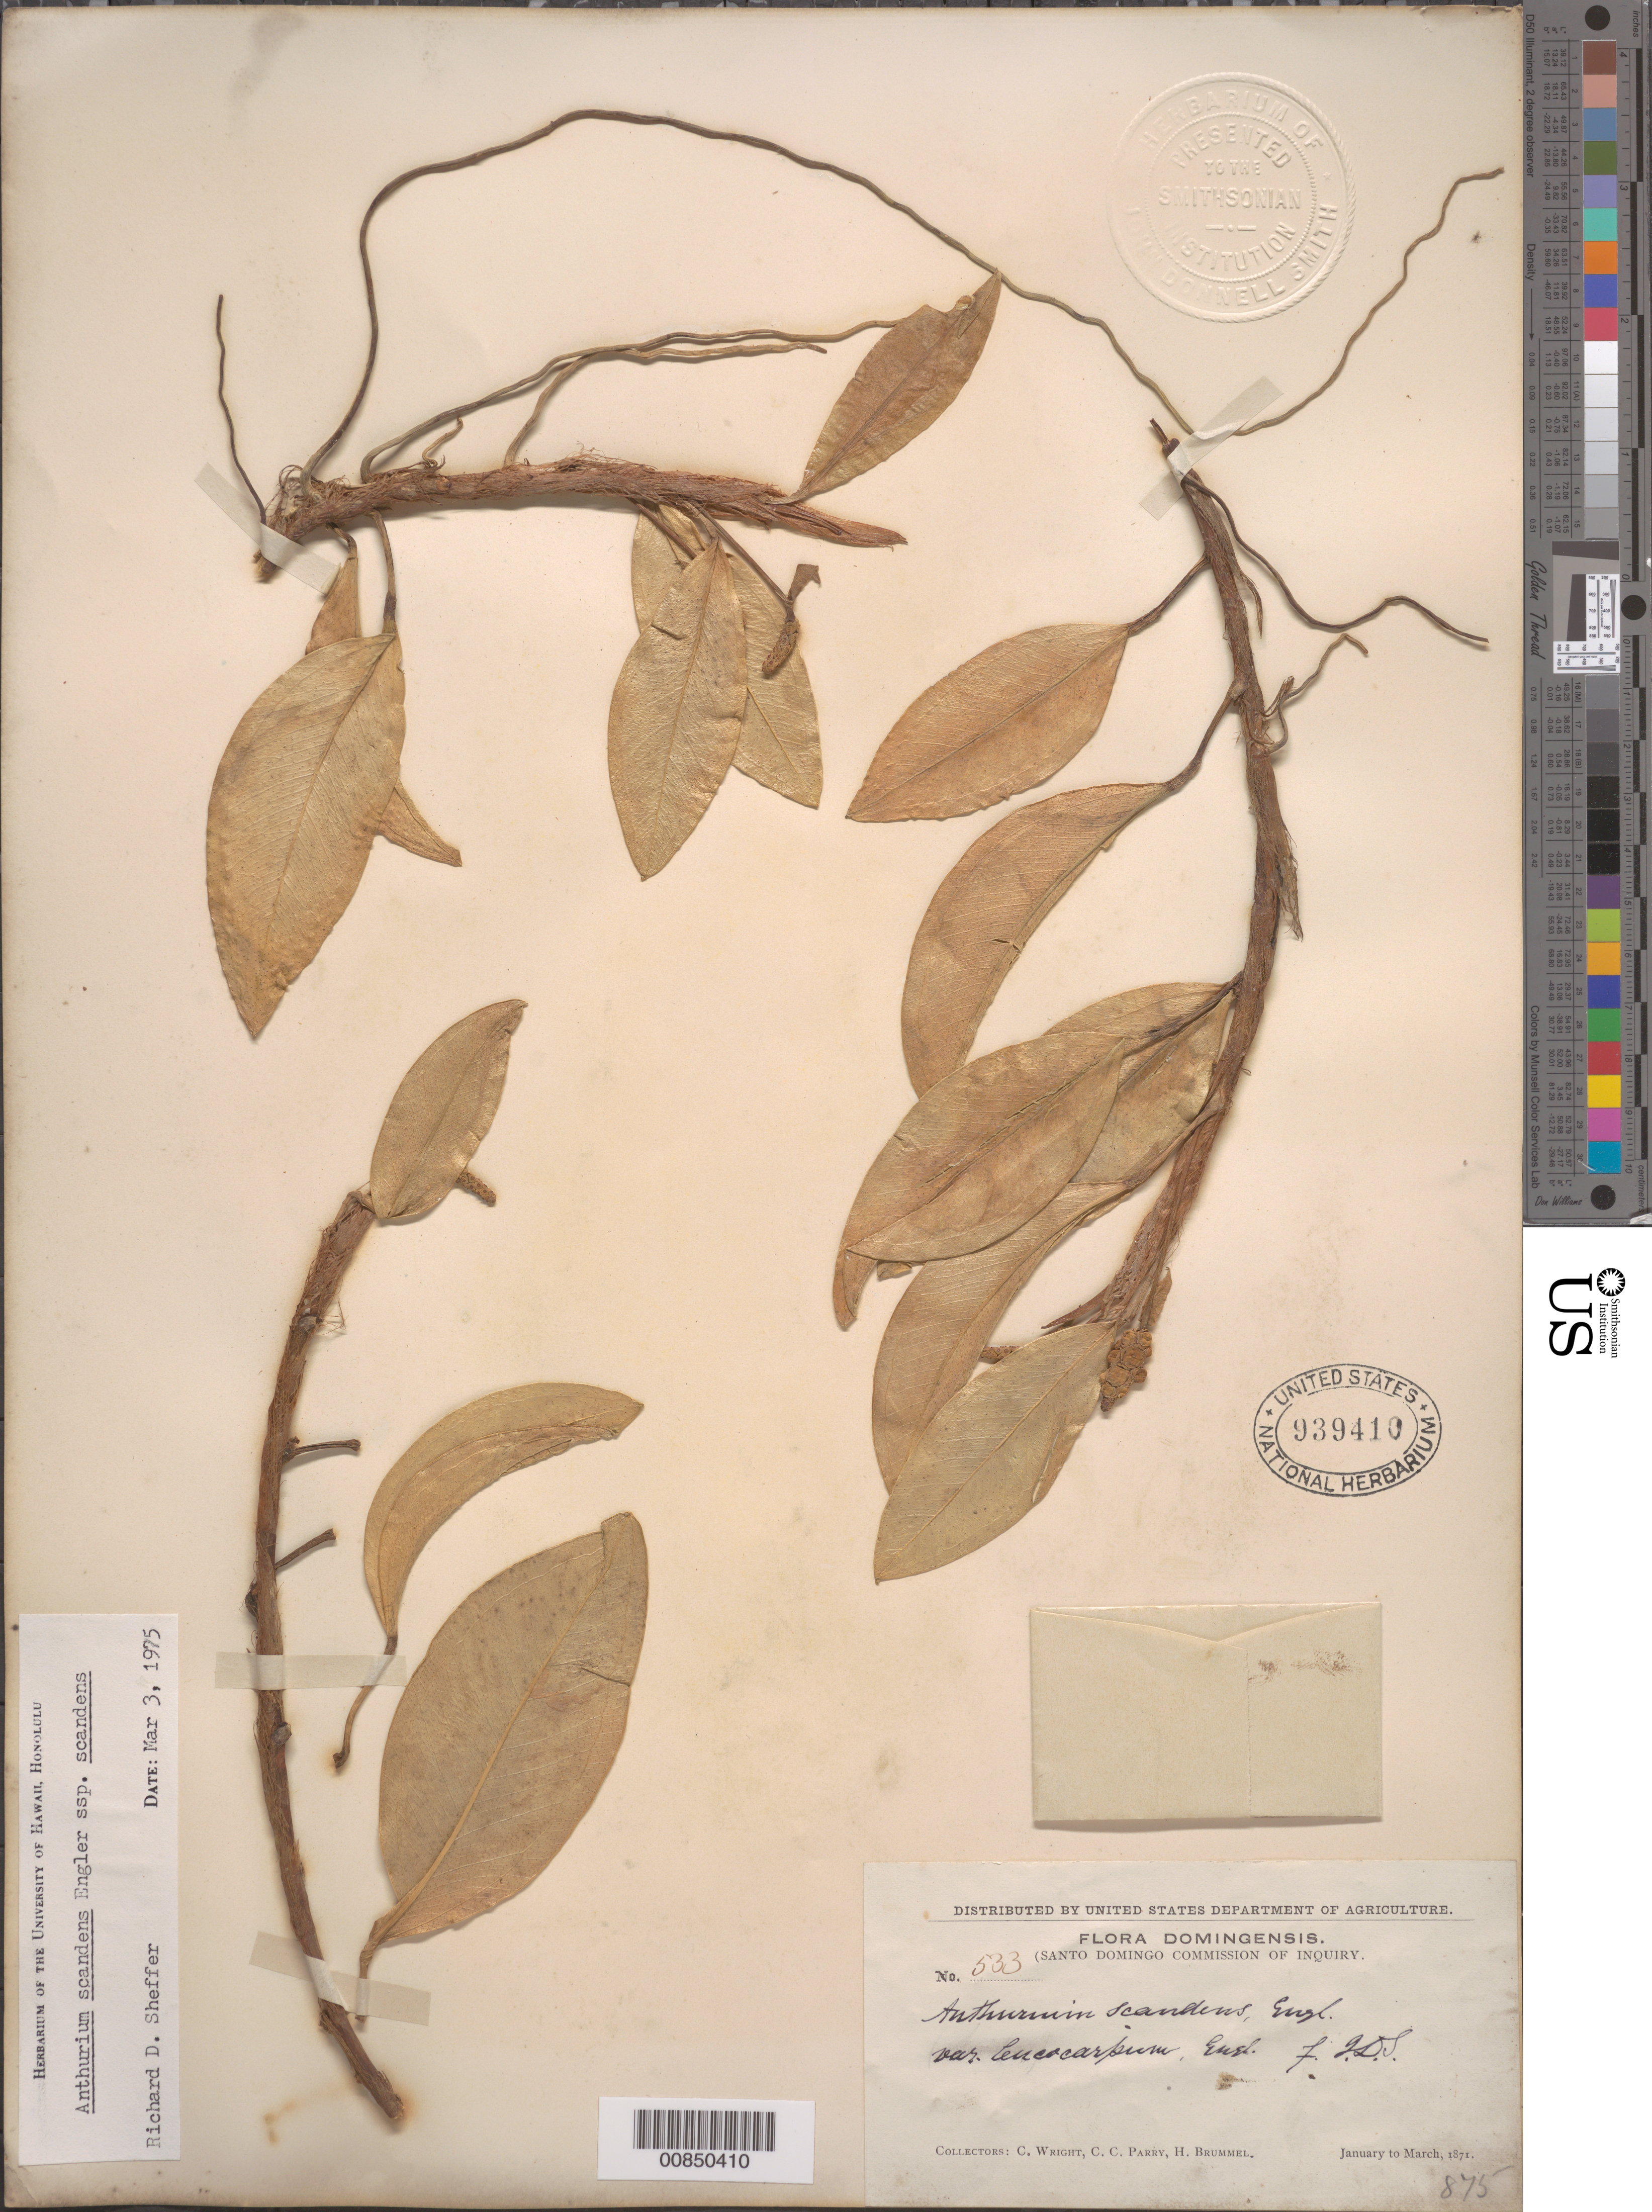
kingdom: Plantae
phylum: Tracheophyta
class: Liliopsida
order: Alismatales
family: Araceae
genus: Anthurium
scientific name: Anthurium scandens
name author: (Aubl.) Engl.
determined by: Sheffer, R. D.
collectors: C. Wright, C. C. Parry & H. Brummel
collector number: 533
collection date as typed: Jan 1871 to -- Mar 1871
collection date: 1871-01/1871-03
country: Dominican Republic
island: Hispaniola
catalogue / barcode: US 939410